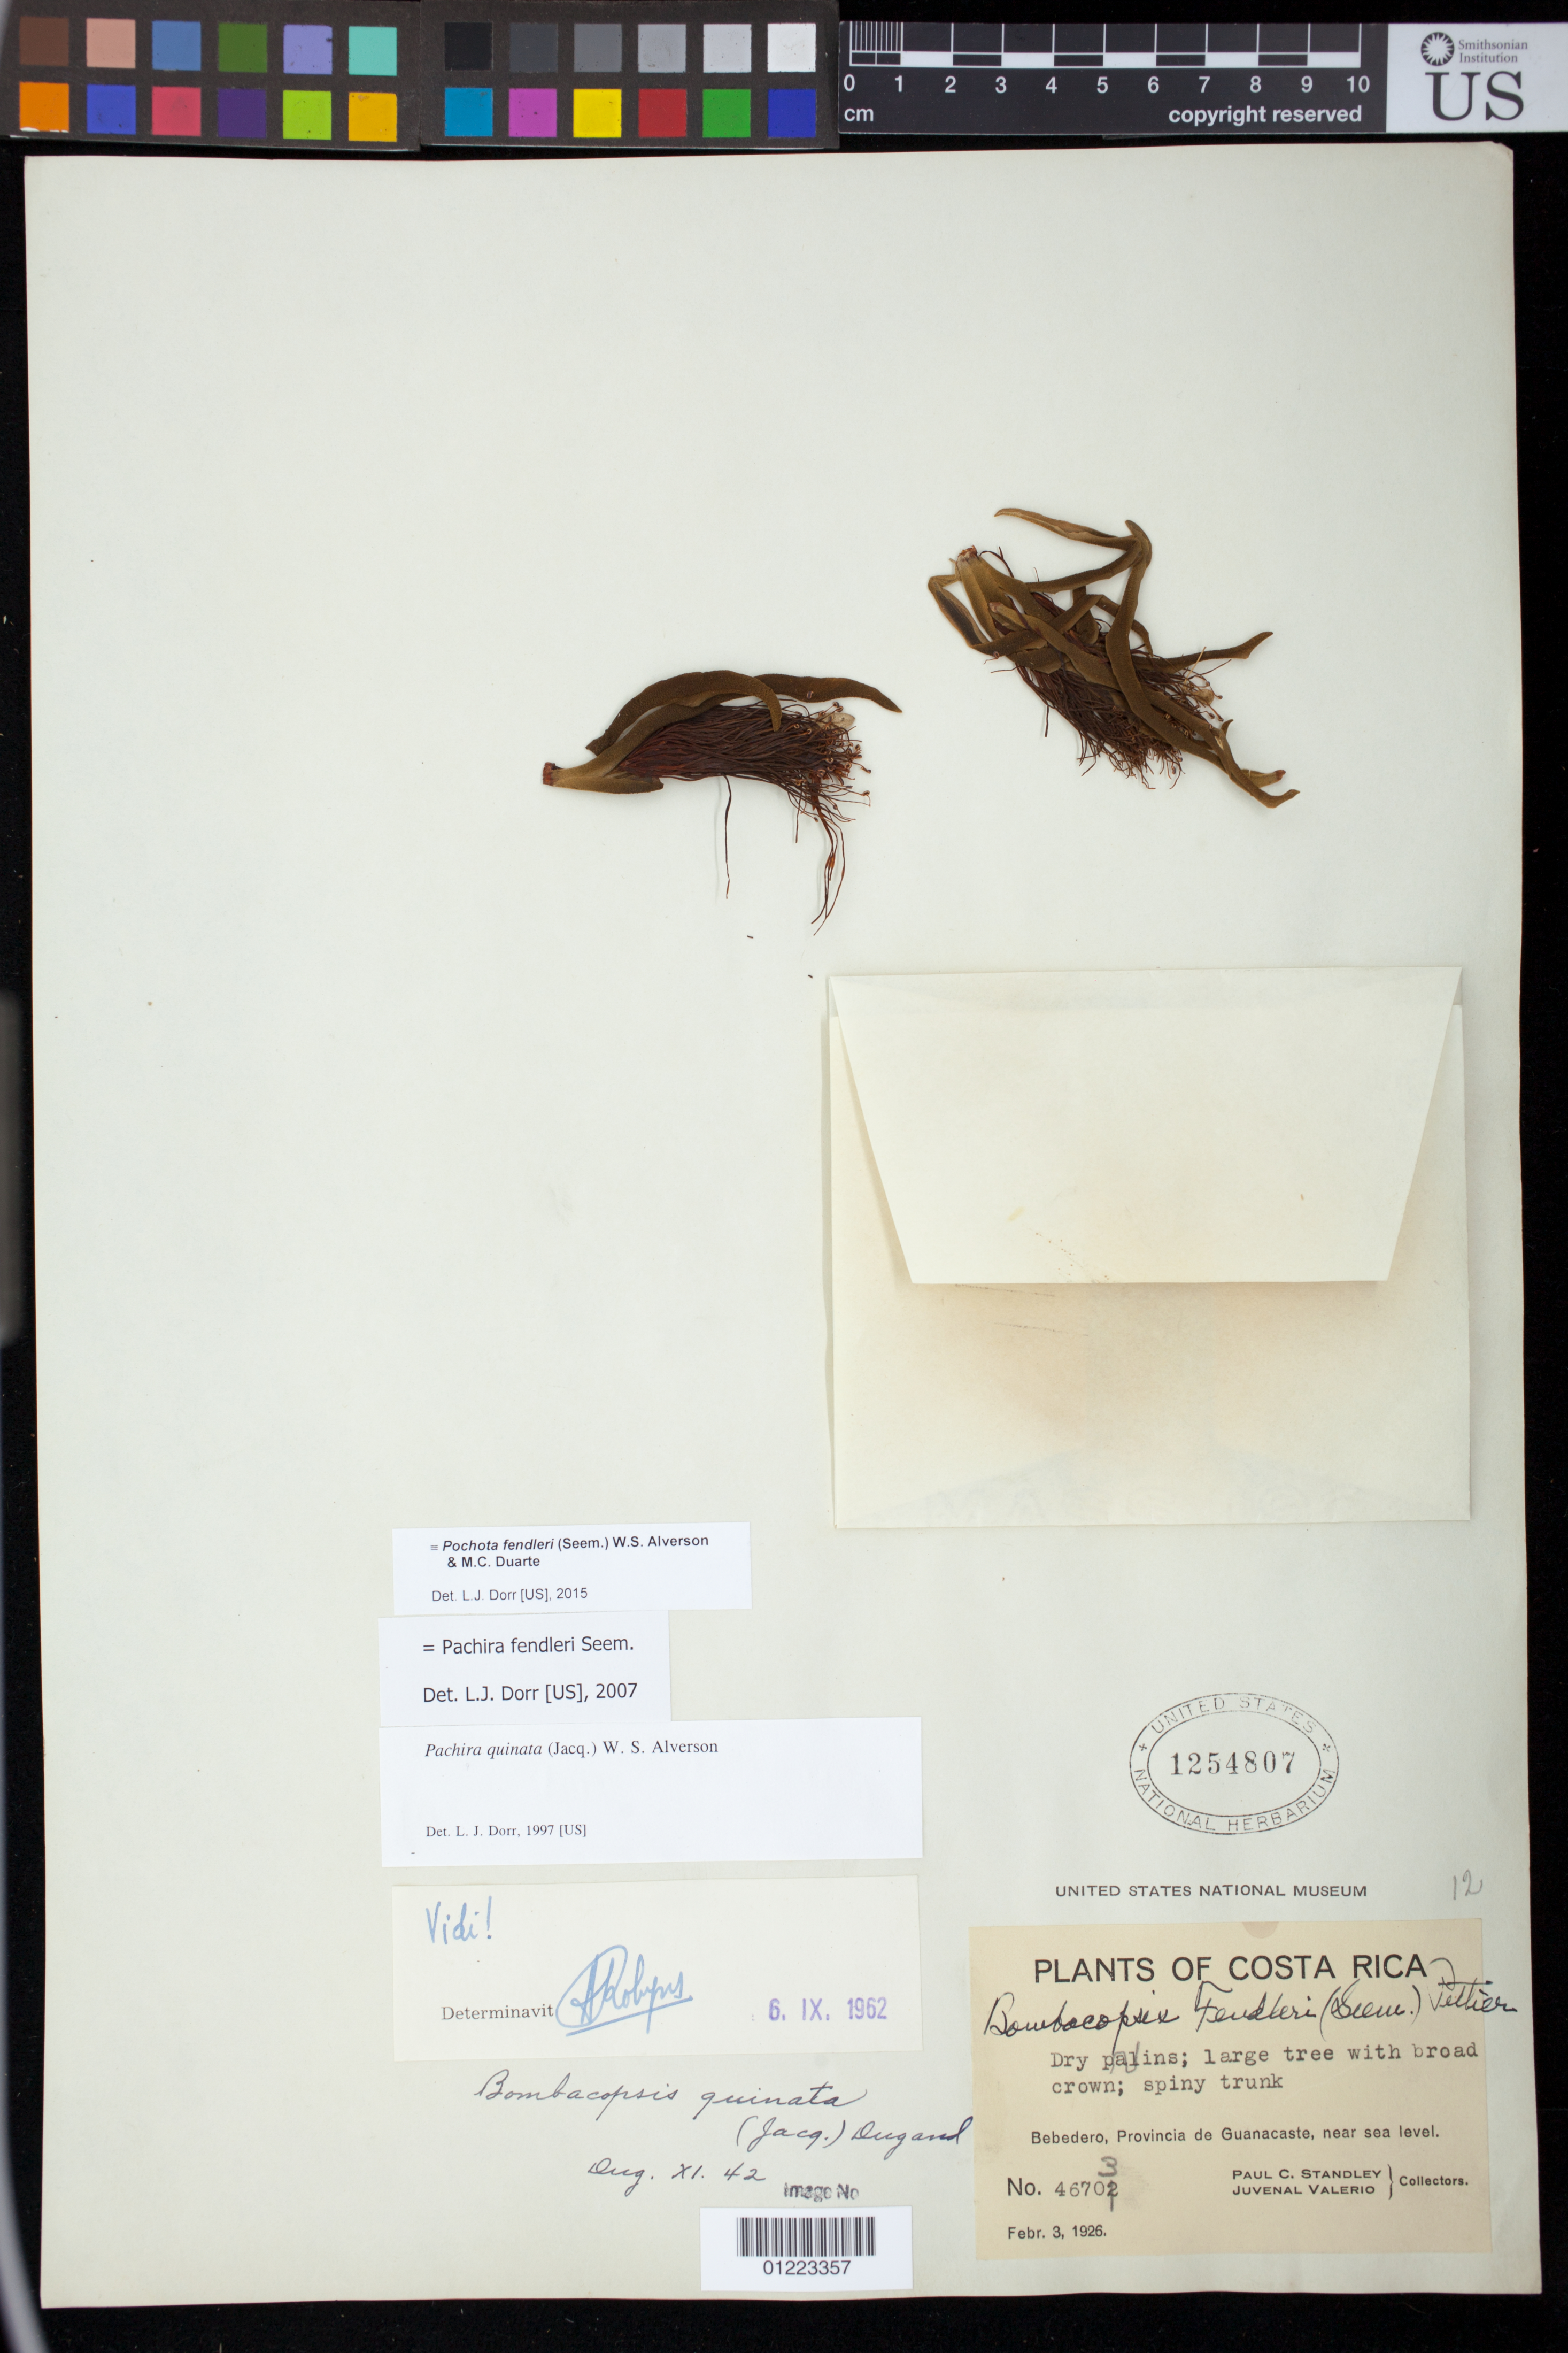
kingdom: Plantae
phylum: Tracheophyta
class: Magnoliopsida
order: Malvales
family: Malvaceae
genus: Pochota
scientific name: Pochota fendleri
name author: (Seem.) W.S. Alverson & M.C. Duarte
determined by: Dorr, L. J., (BOT), Smithsonian Institution - National Museum of Natural History (UNITED STATES)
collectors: P. C. Standley & J. Valerio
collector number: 46703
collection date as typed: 2/3/1926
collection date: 1926-02-03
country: Costa Rica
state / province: Guanacaste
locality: Bebedero, Provincia de Guanacaste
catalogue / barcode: US 1254807